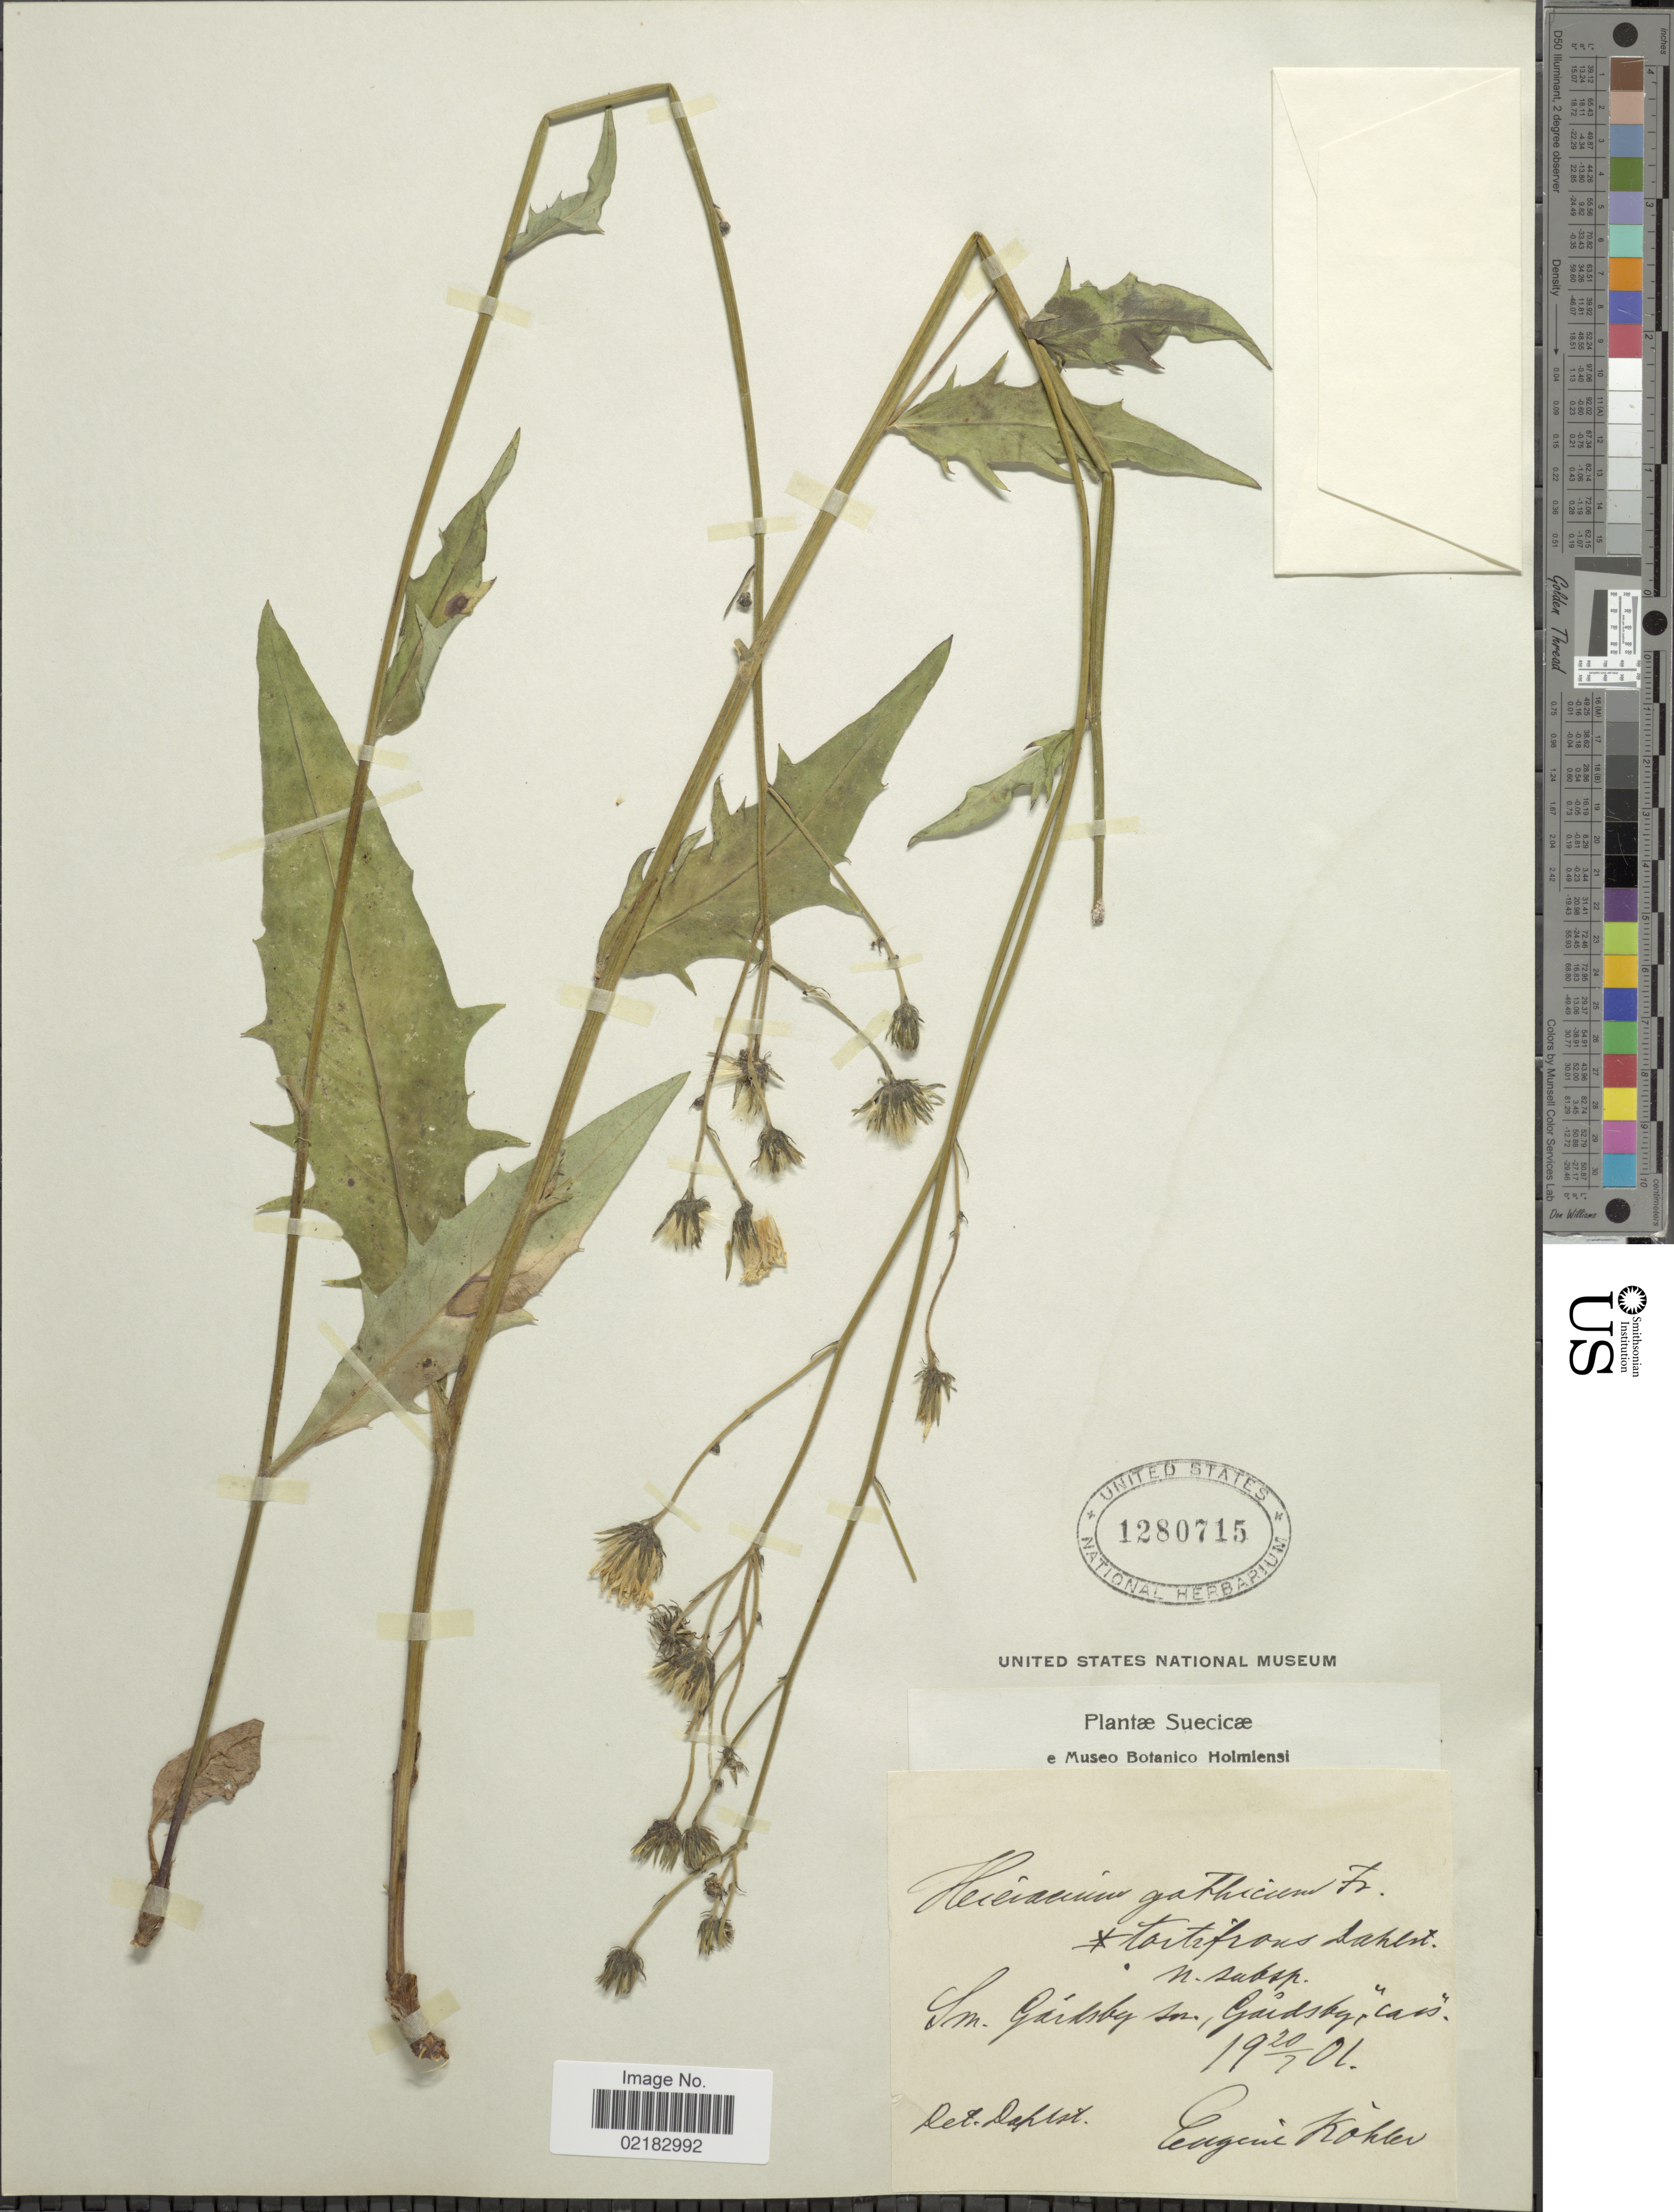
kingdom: Plantae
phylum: Tracheophyta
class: Magnoliopsida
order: Asterales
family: Asteraceae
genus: Hieracium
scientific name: Hieracium gathicum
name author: Fr.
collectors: E. Kohler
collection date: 1901-07-20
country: Sweden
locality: Suecicae Sm. Gardsby sn. Gardsby, "cass".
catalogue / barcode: US 1280715